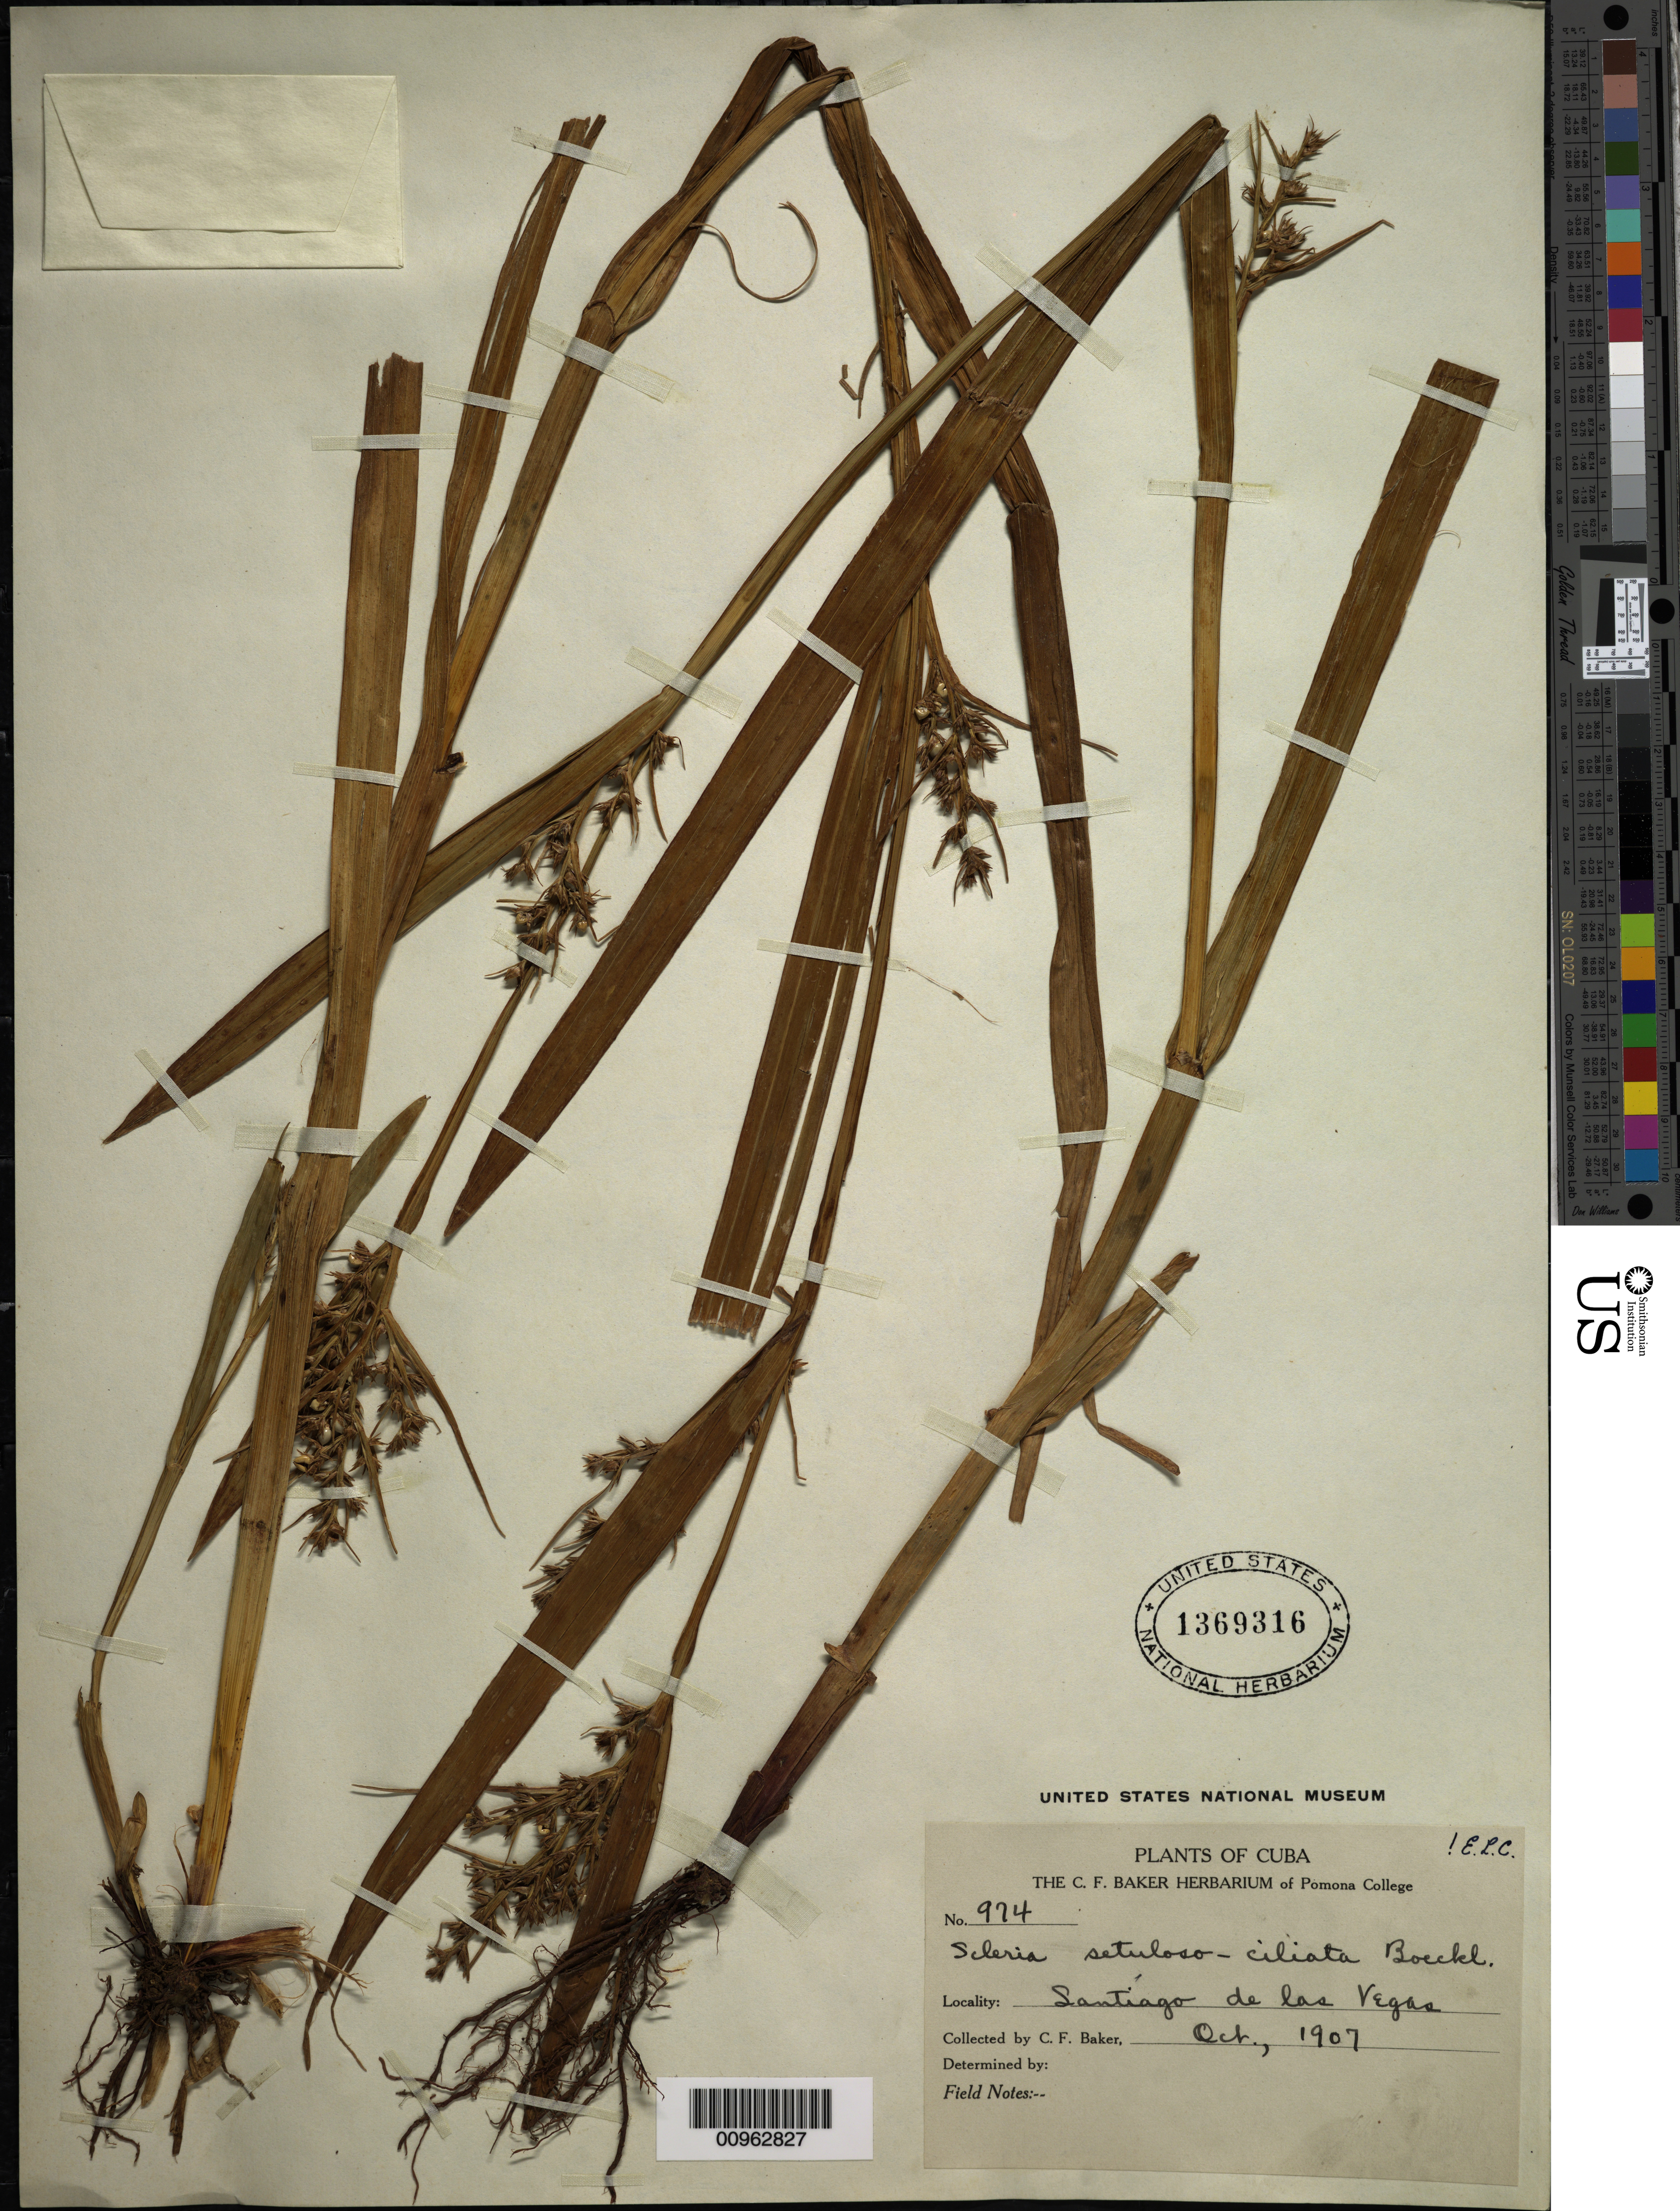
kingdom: Plantae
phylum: Tracheophyta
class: Liliopsida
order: Poales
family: Cyperaceae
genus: Scleria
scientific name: Scleria setulosociliata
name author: Boeckeler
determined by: Core, E. L.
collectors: C. F. Baker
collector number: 974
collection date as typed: Oct 1907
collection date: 1907-10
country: Cuba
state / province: La Habana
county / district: Municipio Boyeros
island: Cuba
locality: Santiago de las Vegas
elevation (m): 97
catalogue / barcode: US 1369316